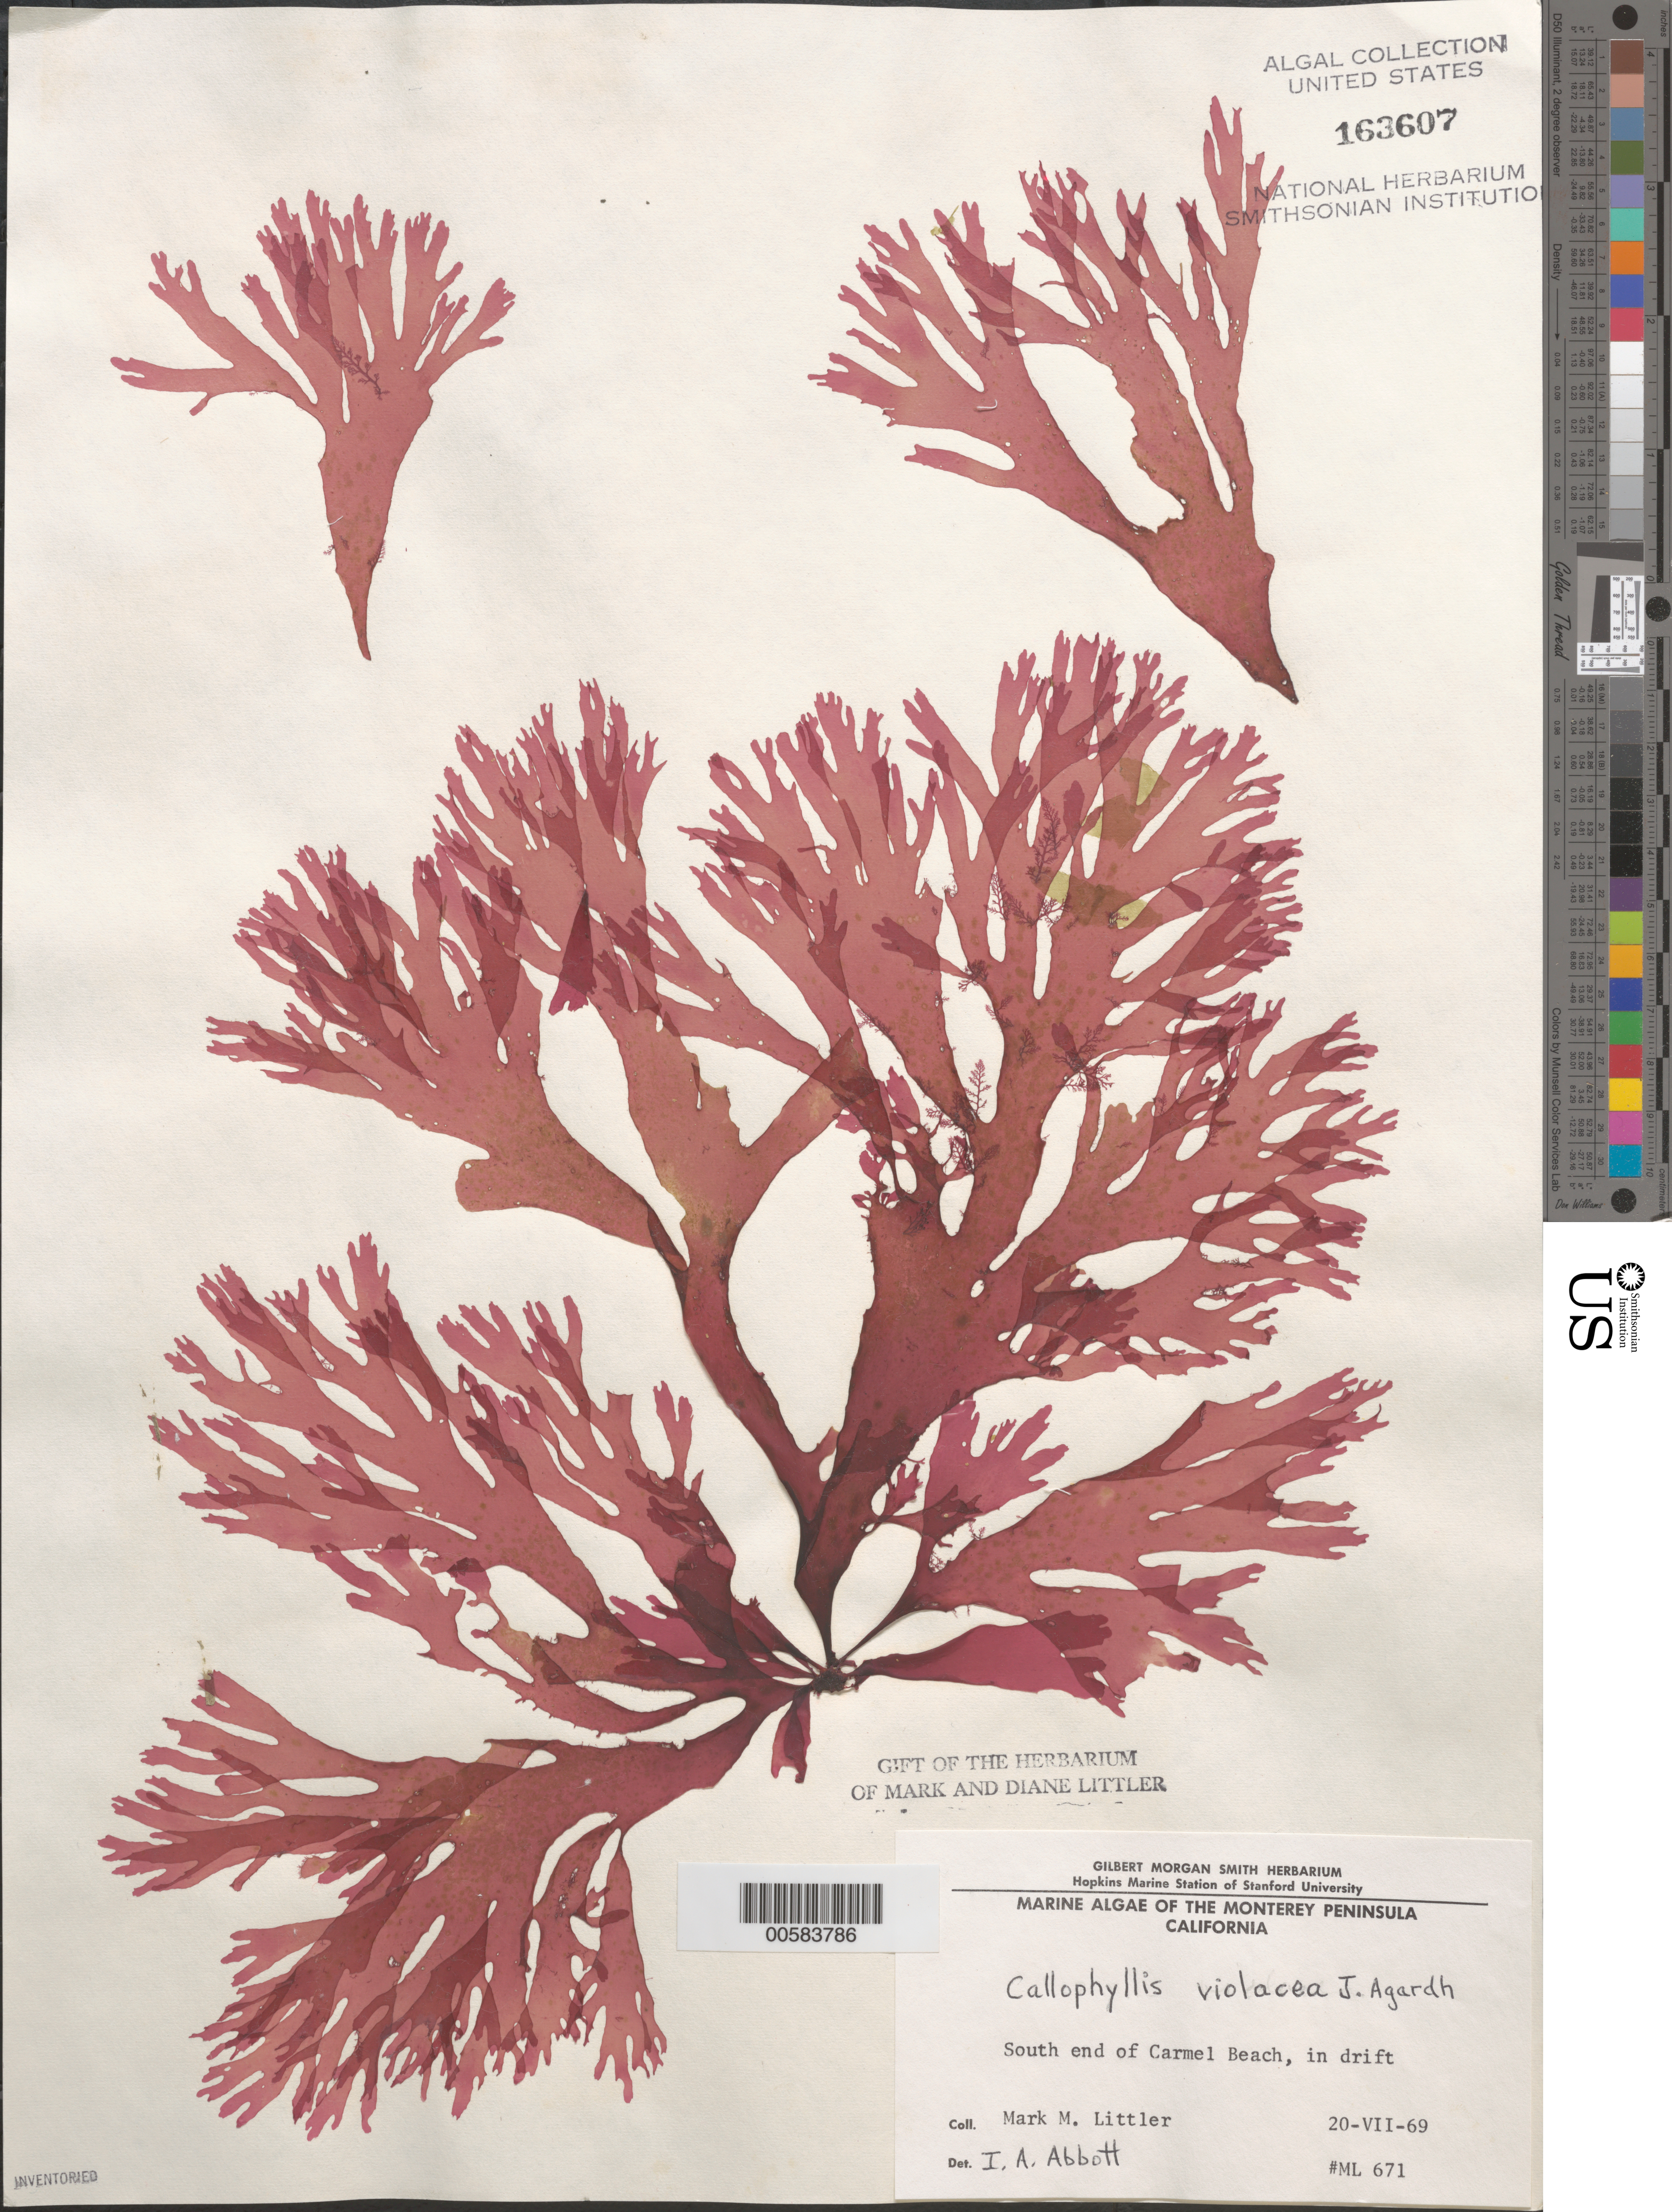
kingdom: Plantae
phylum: Rhodophyta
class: Florideophyceae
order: Gigartinales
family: Kallymeniaceae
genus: Callophyllis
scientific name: Callophyllis violacea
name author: J. Agardh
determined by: Abbott, Isabella A.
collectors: M. M. Littler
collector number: ML 671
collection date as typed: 20 Jul 1969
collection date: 1969-07-20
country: United States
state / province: California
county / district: Monterey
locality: Carmel Beach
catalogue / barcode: US 163607